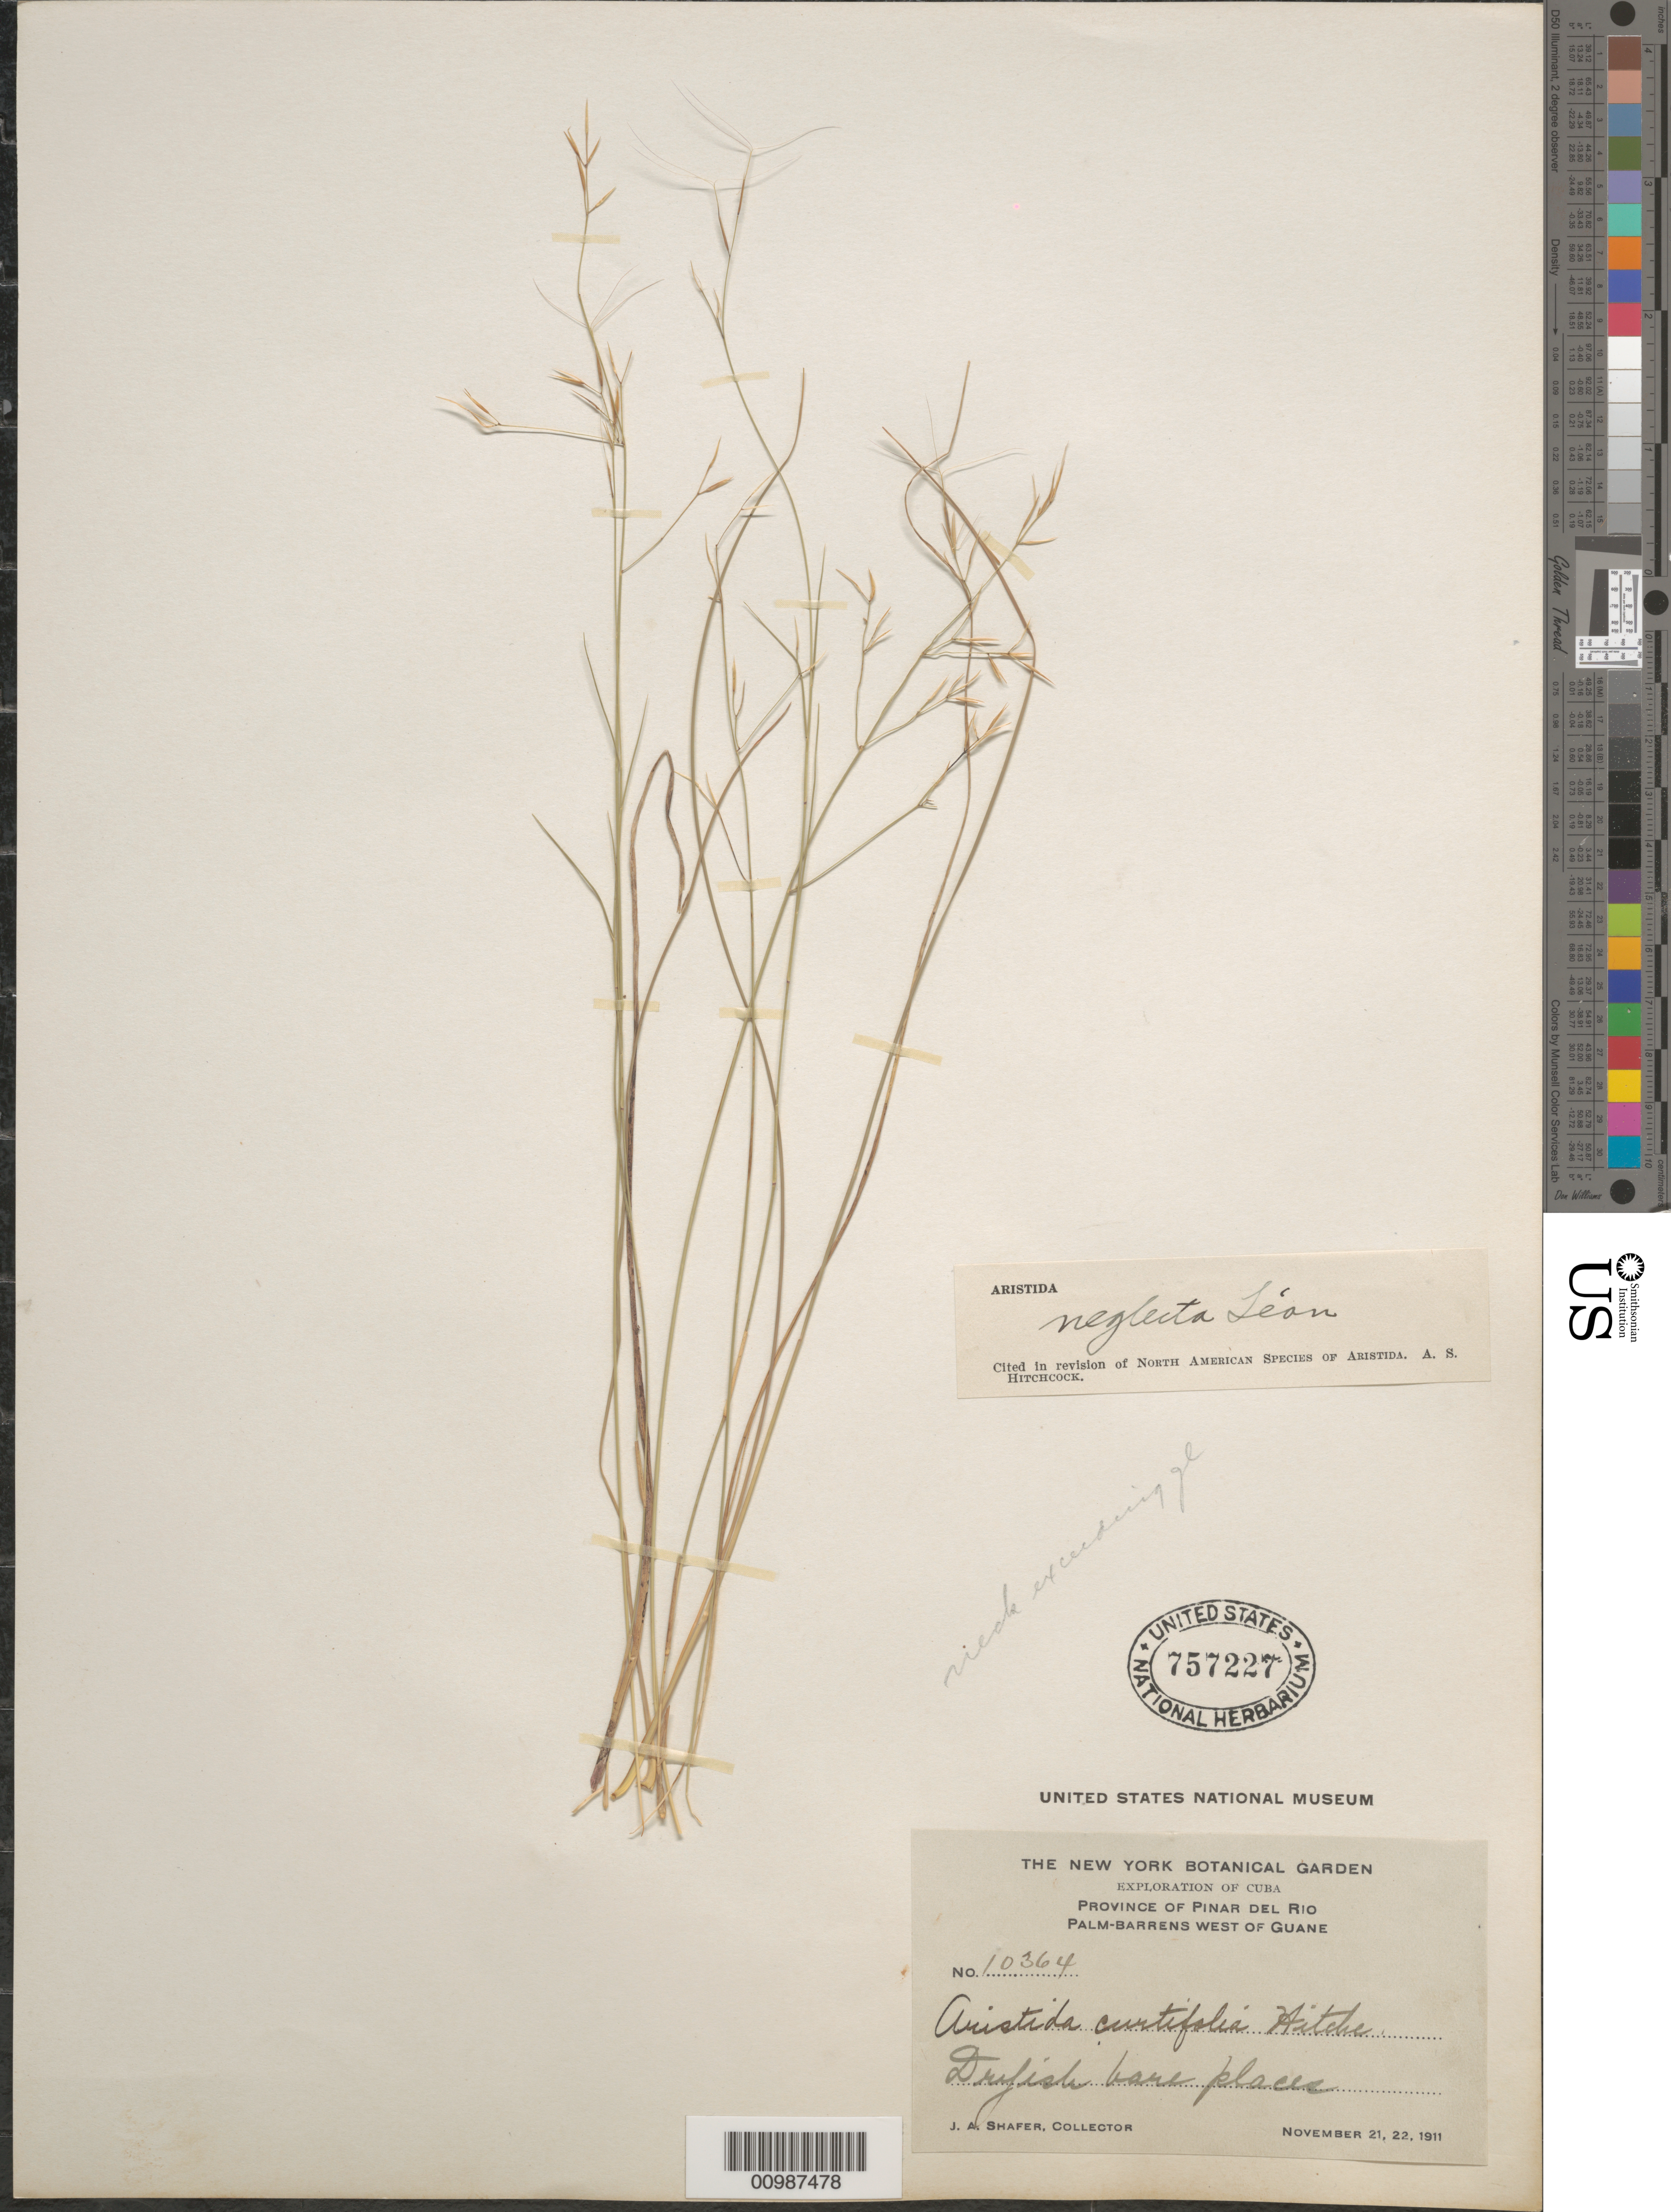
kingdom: Plantae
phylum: Tracheophyta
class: Liliopsida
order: Poales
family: Poaceae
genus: Aristida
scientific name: Aristida neglecta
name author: León ex Hitchc.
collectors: J. A. Shafer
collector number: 10364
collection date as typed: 21 Nov 1911 to22 Nov 1911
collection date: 1911-11-21/1911-11-22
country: Cuba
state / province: Pinar del Rio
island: Cuba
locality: W of Guane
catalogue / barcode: US 757227